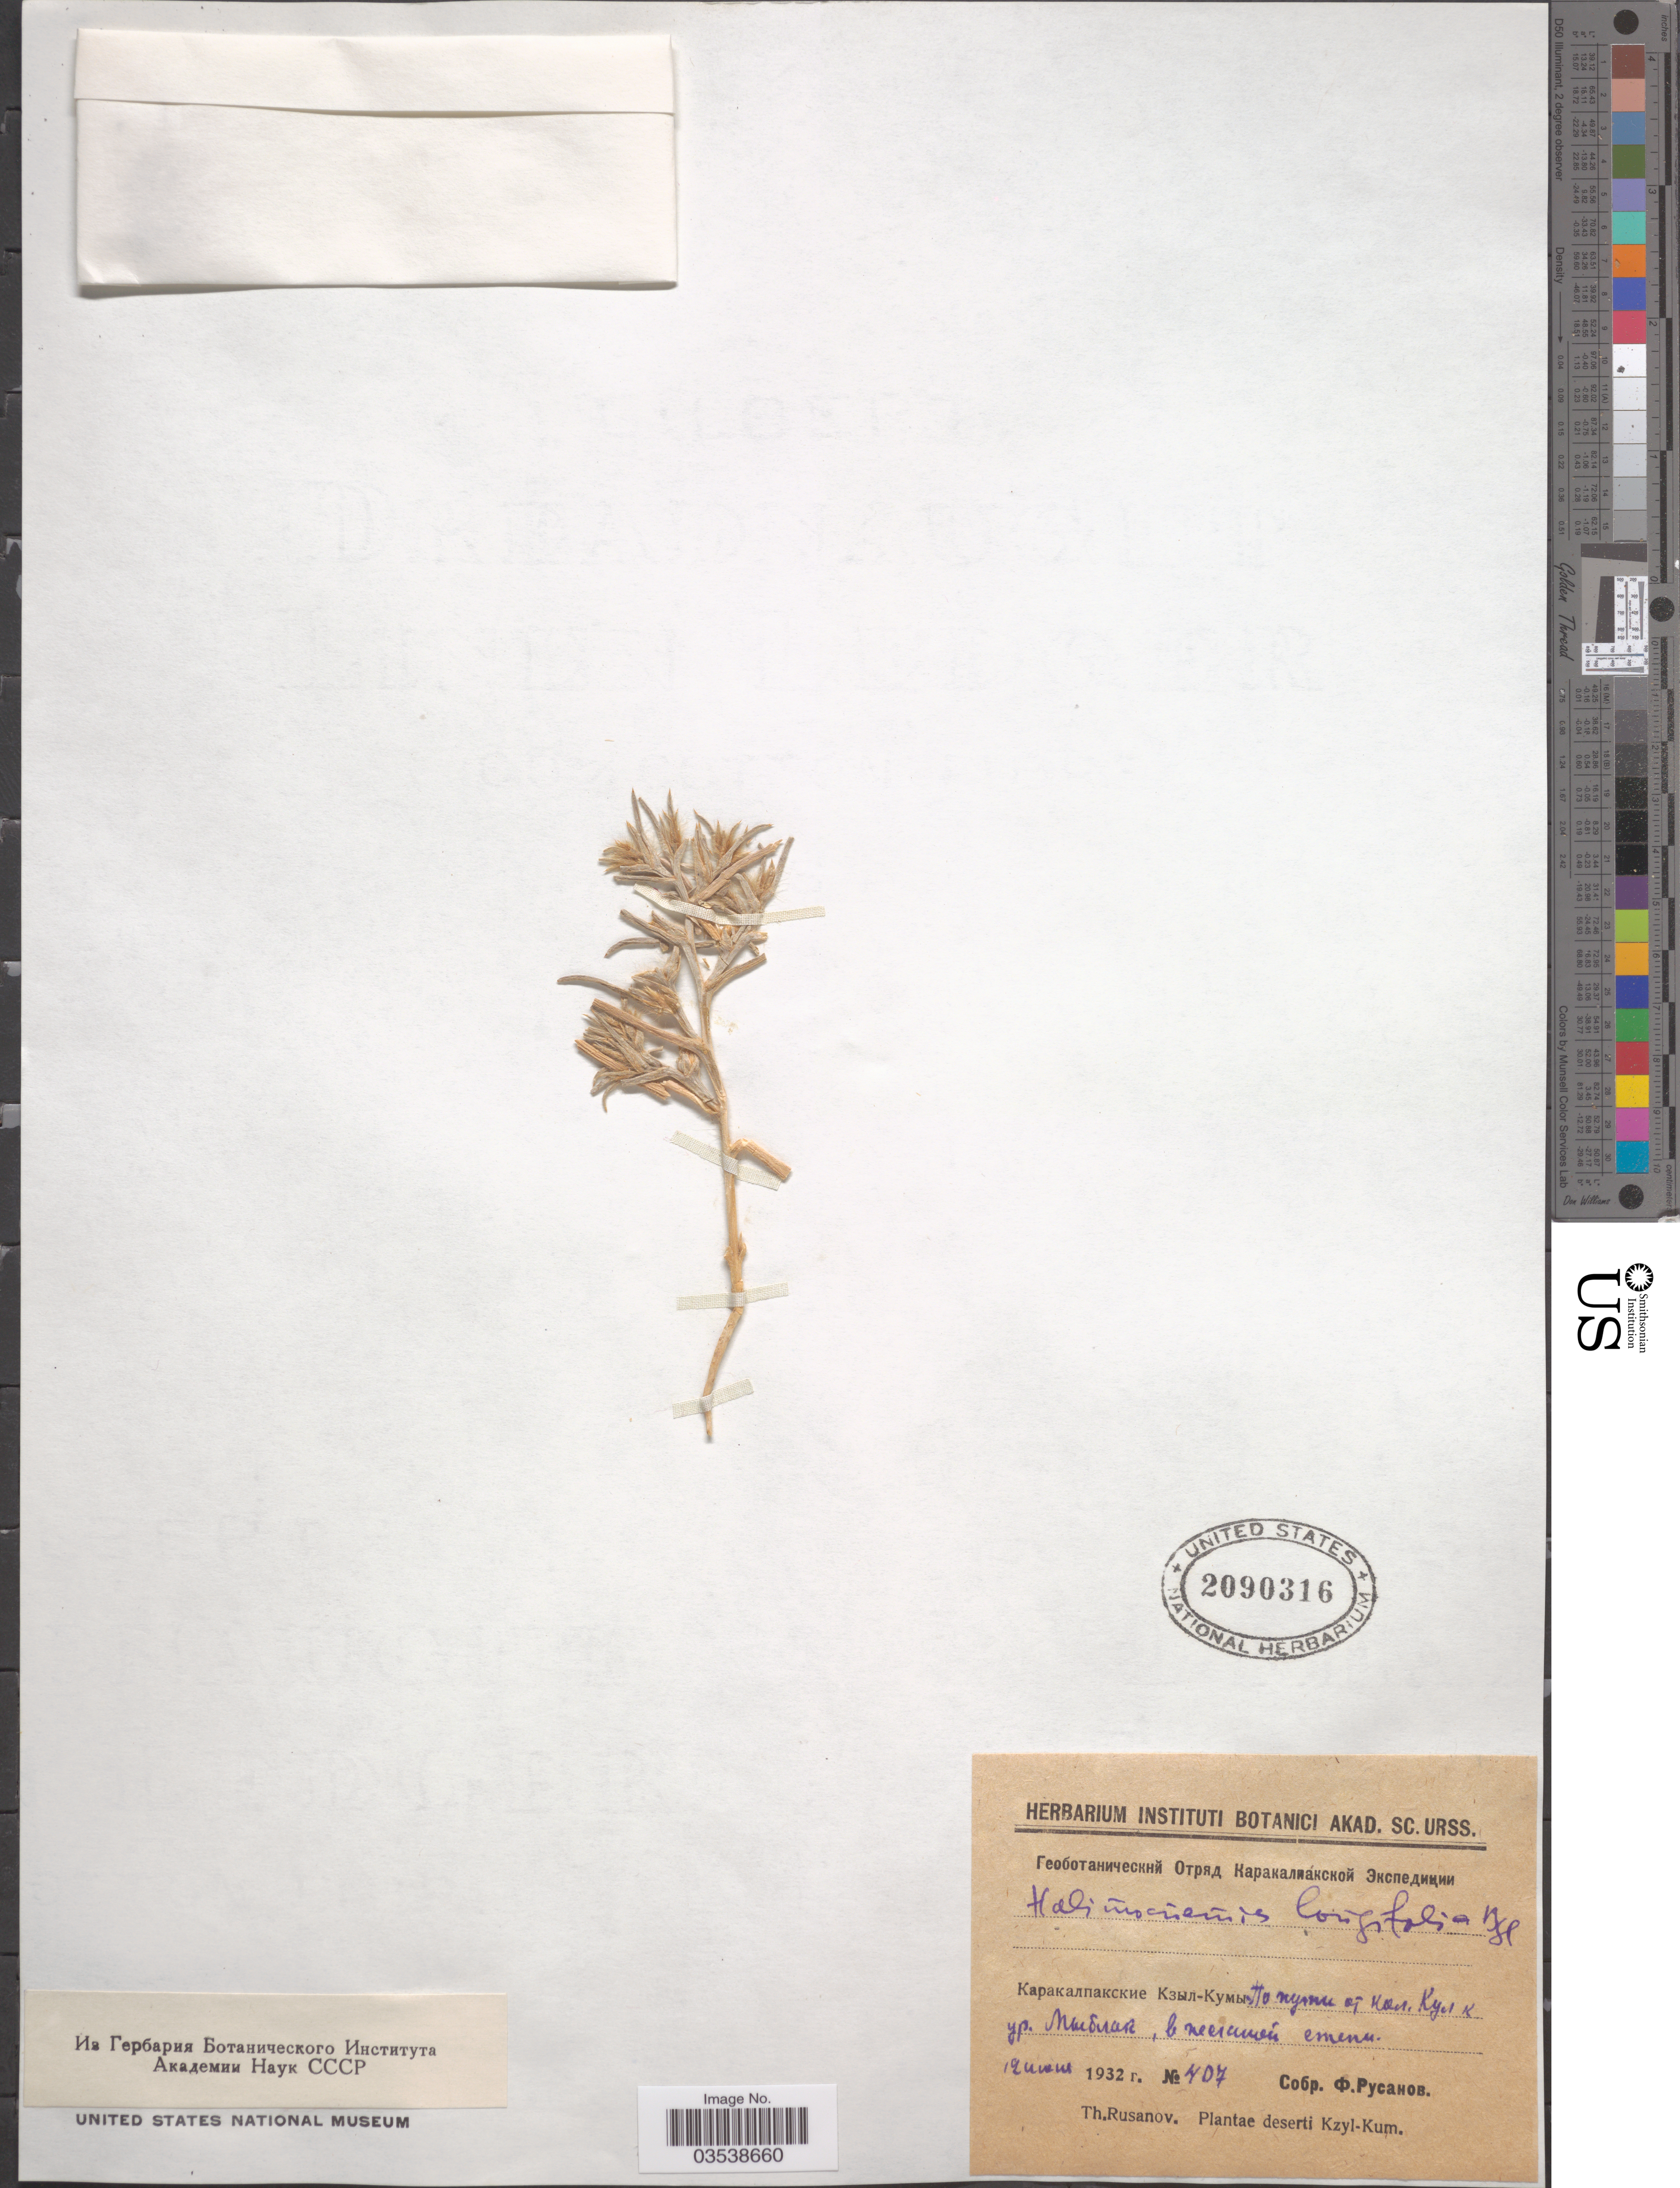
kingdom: Plantae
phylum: Tracheophyta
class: Magnoliopsida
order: Caryophyllales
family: Amaranthaceae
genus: Halimocnemis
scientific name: Halimocnemis longifolia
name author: Bunge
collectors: T. Rusanov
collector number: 407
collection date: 1932-03-12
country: Uzbekistan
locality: X. Deserti Kzyl-Kum.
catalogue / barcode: US 2090316